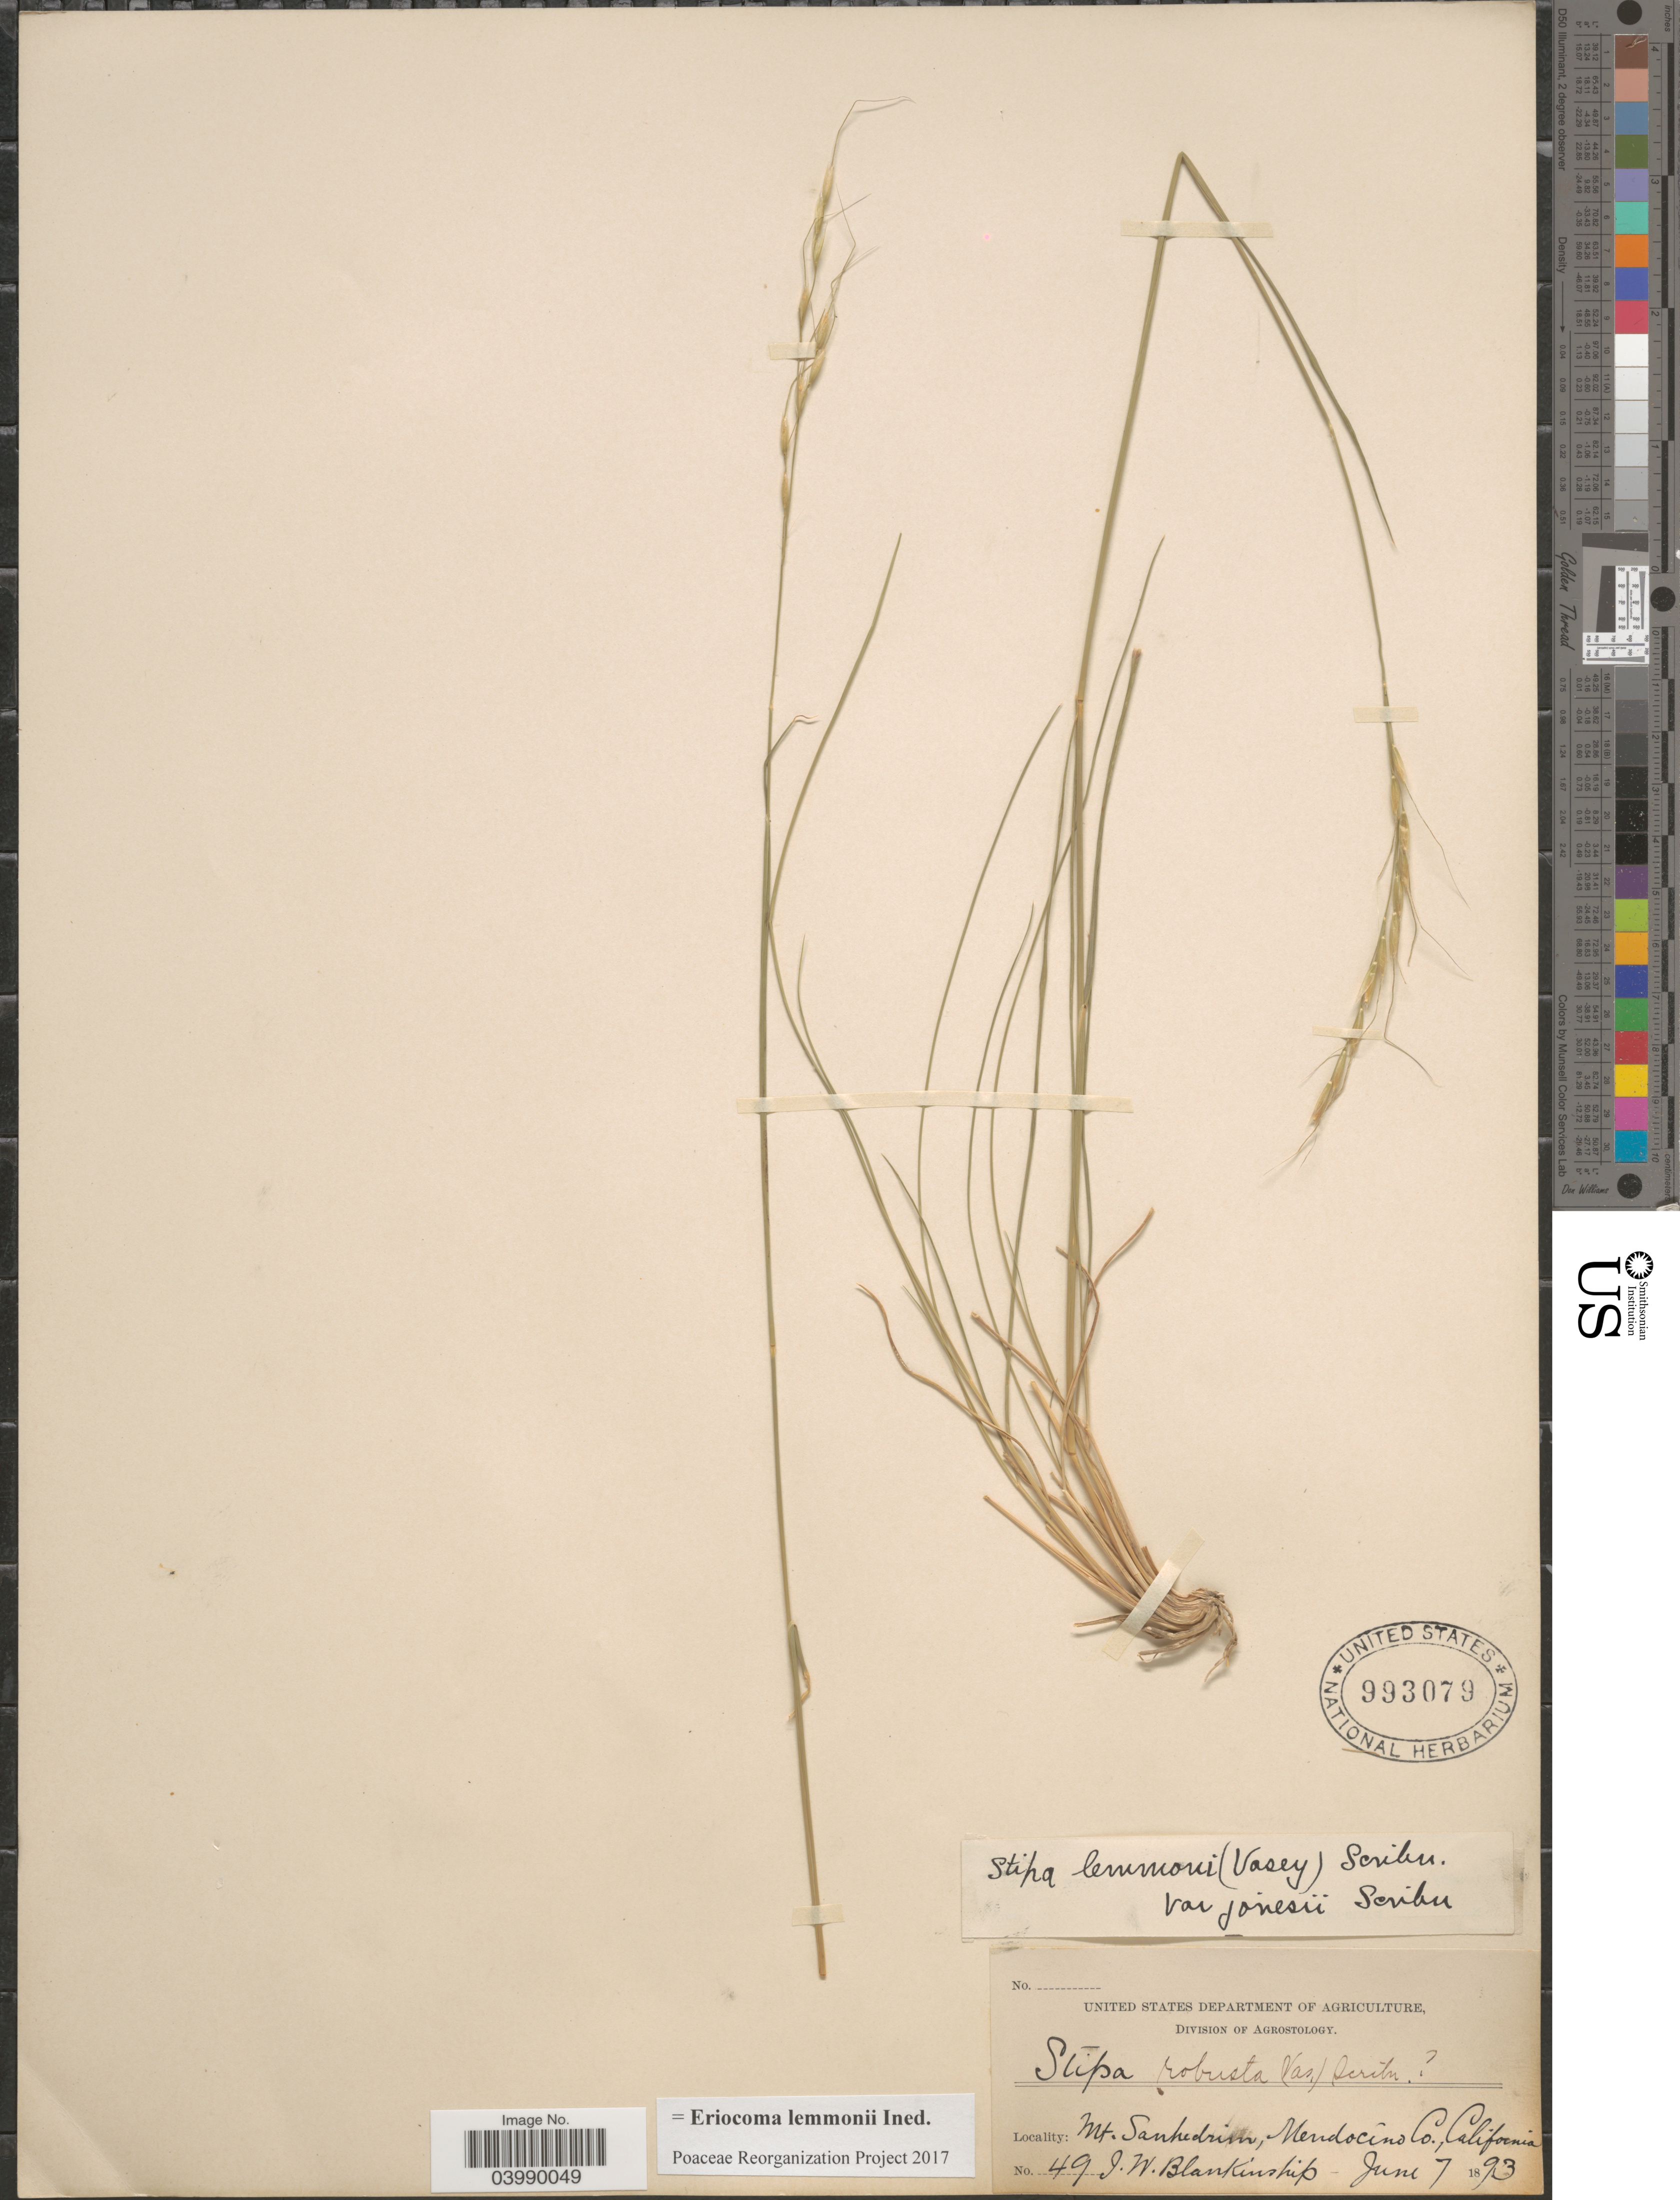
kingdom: Plantae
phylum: Tracheophyta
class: Liliopsida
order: Poales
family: Poaceae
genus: Eriocoma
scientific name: Eriocoma lemmonii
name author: (Vasey) Romasch.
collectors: J. W. Blankinship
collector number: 49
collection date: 1893-06-07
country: United States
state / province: California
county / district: Mendocino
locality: Mt. Sanhedrin, Mendocino Co.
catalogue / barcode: US 993079